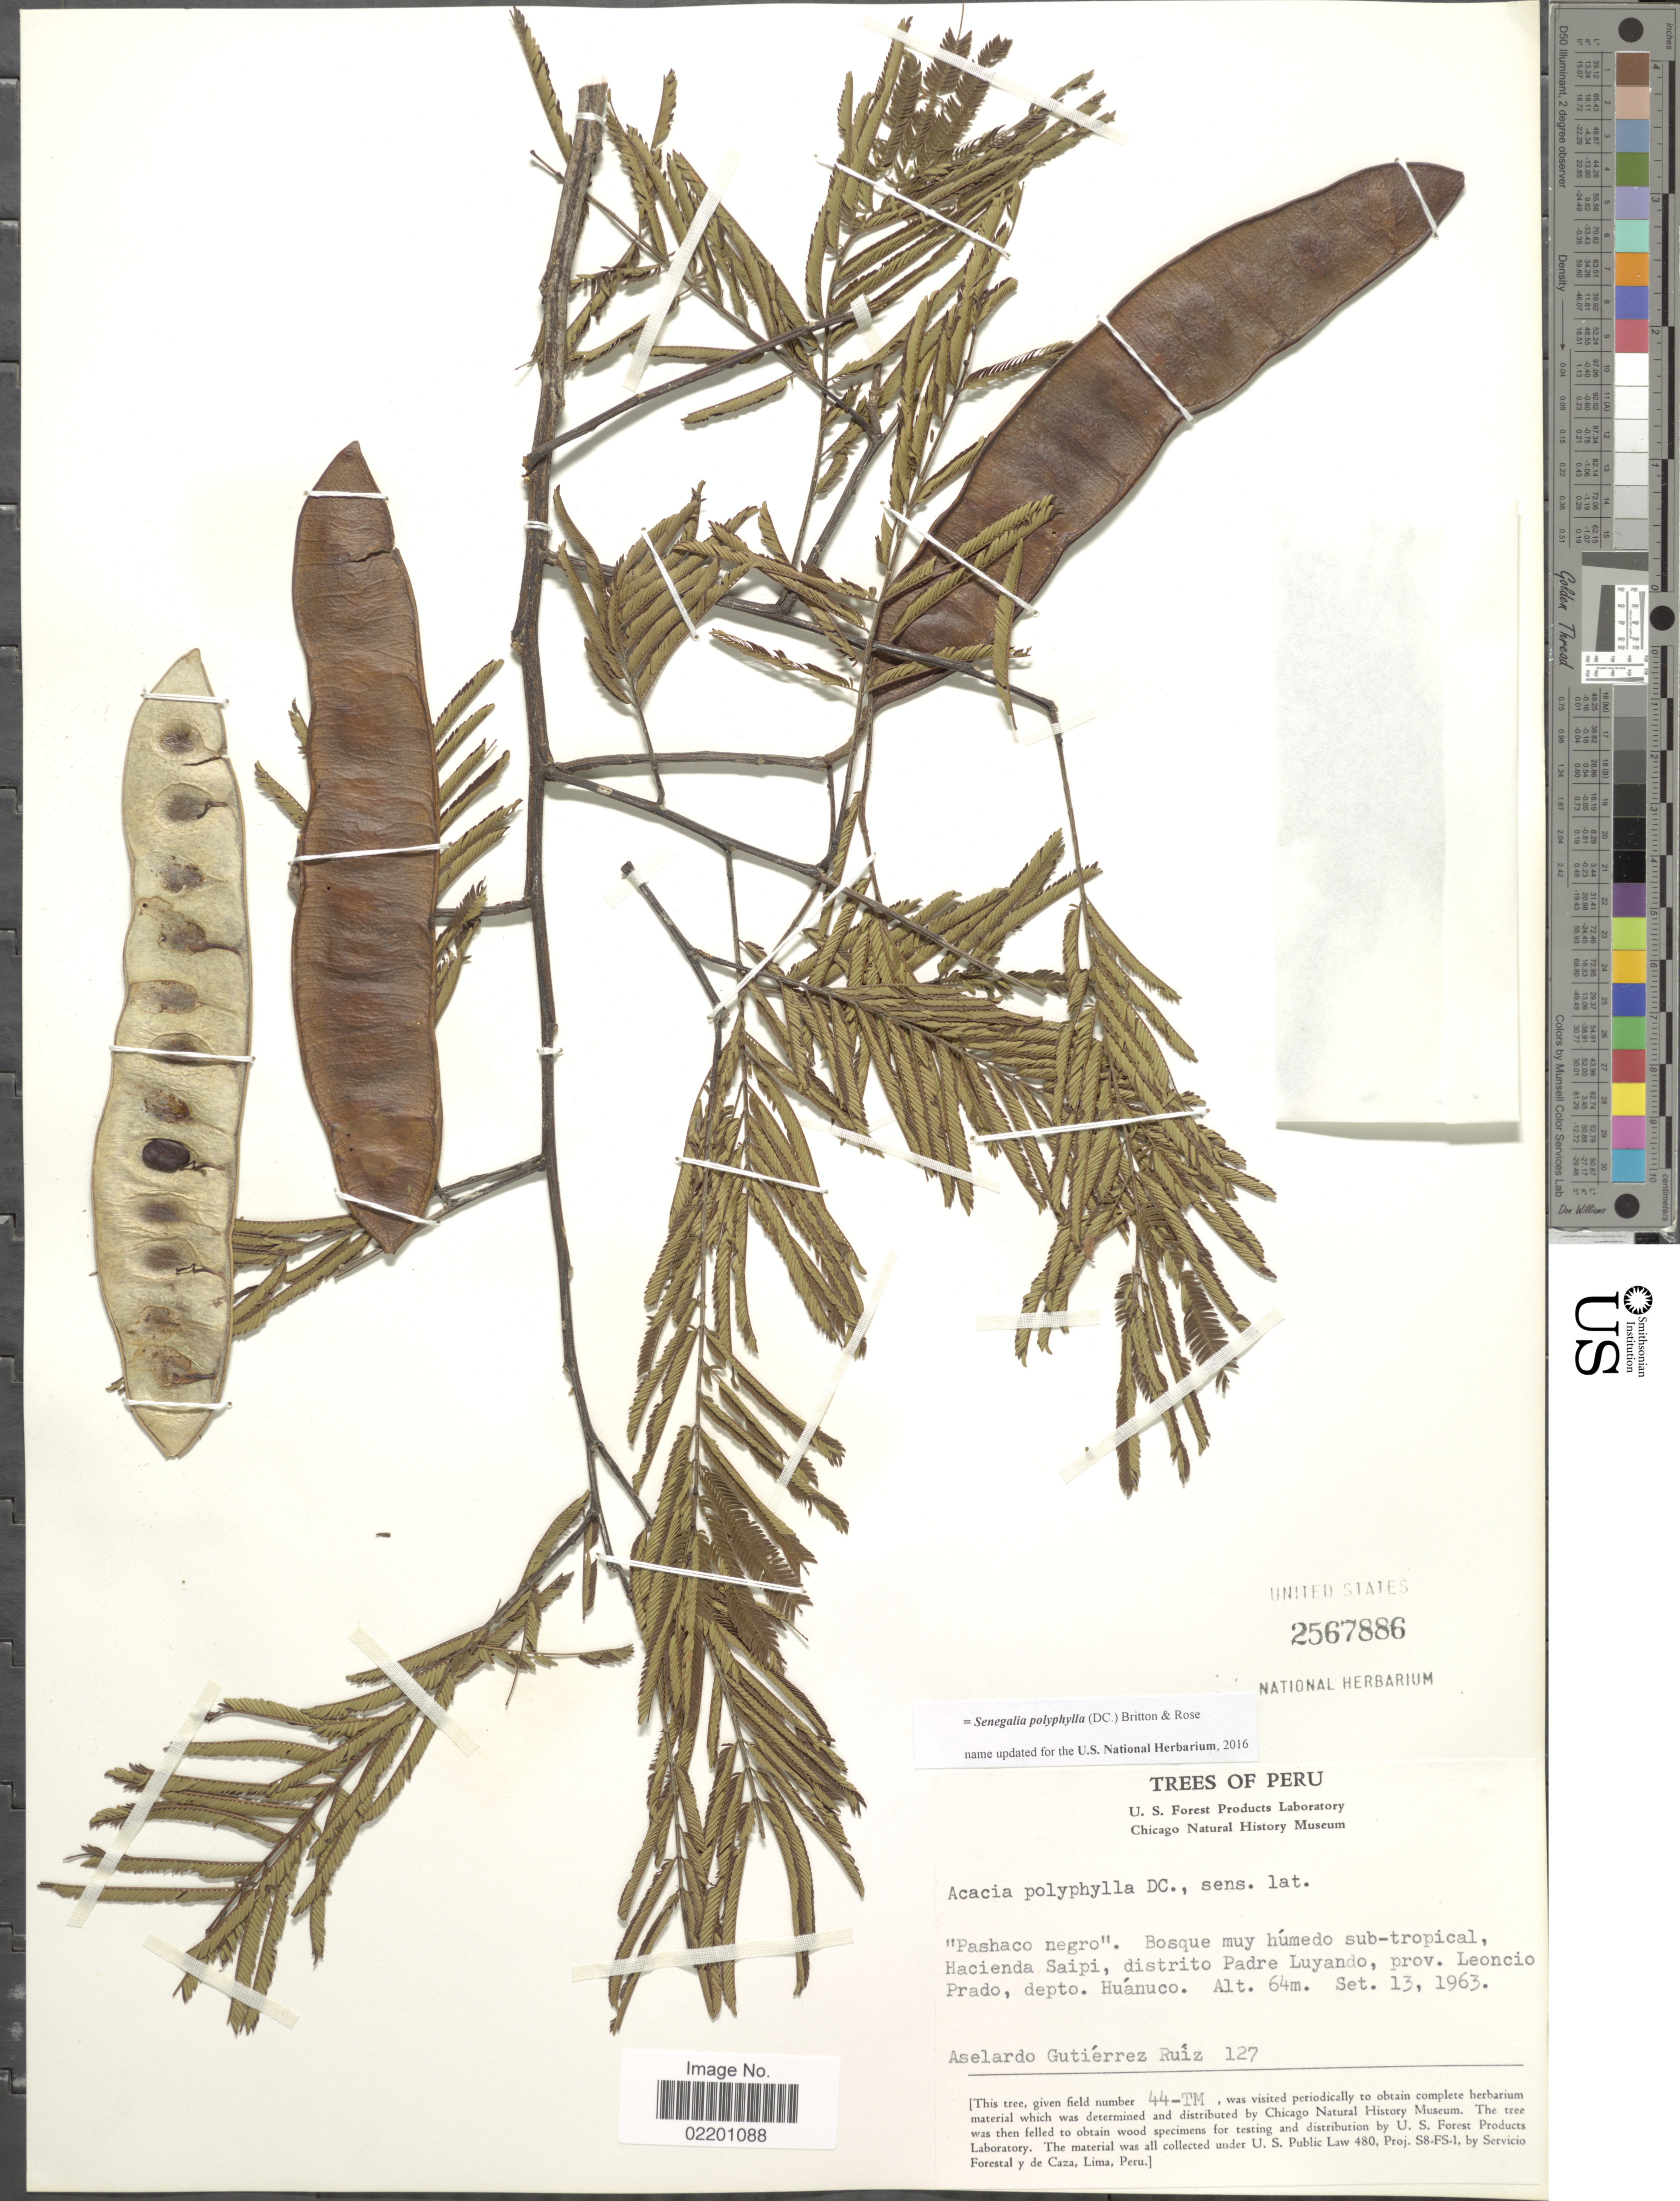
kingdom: Plantae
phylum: Tracheophyta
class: Magnoliopsida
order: Fabales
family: Fabaceae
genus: Senegalia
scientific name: Senegalia loretensis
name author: (J.F. Macbr.) Seigler & Ebinger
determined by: Santos, V. Terra dos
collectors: A. Gutiérrez Ruíz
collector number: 127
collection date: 1963-09-13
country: Peru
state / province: Huánuco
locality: Hacienda Saipi, distrito Padre Luyando, prov. Leoncio Prado, depto. Huanuco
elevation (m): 64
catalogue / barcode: US 2567886